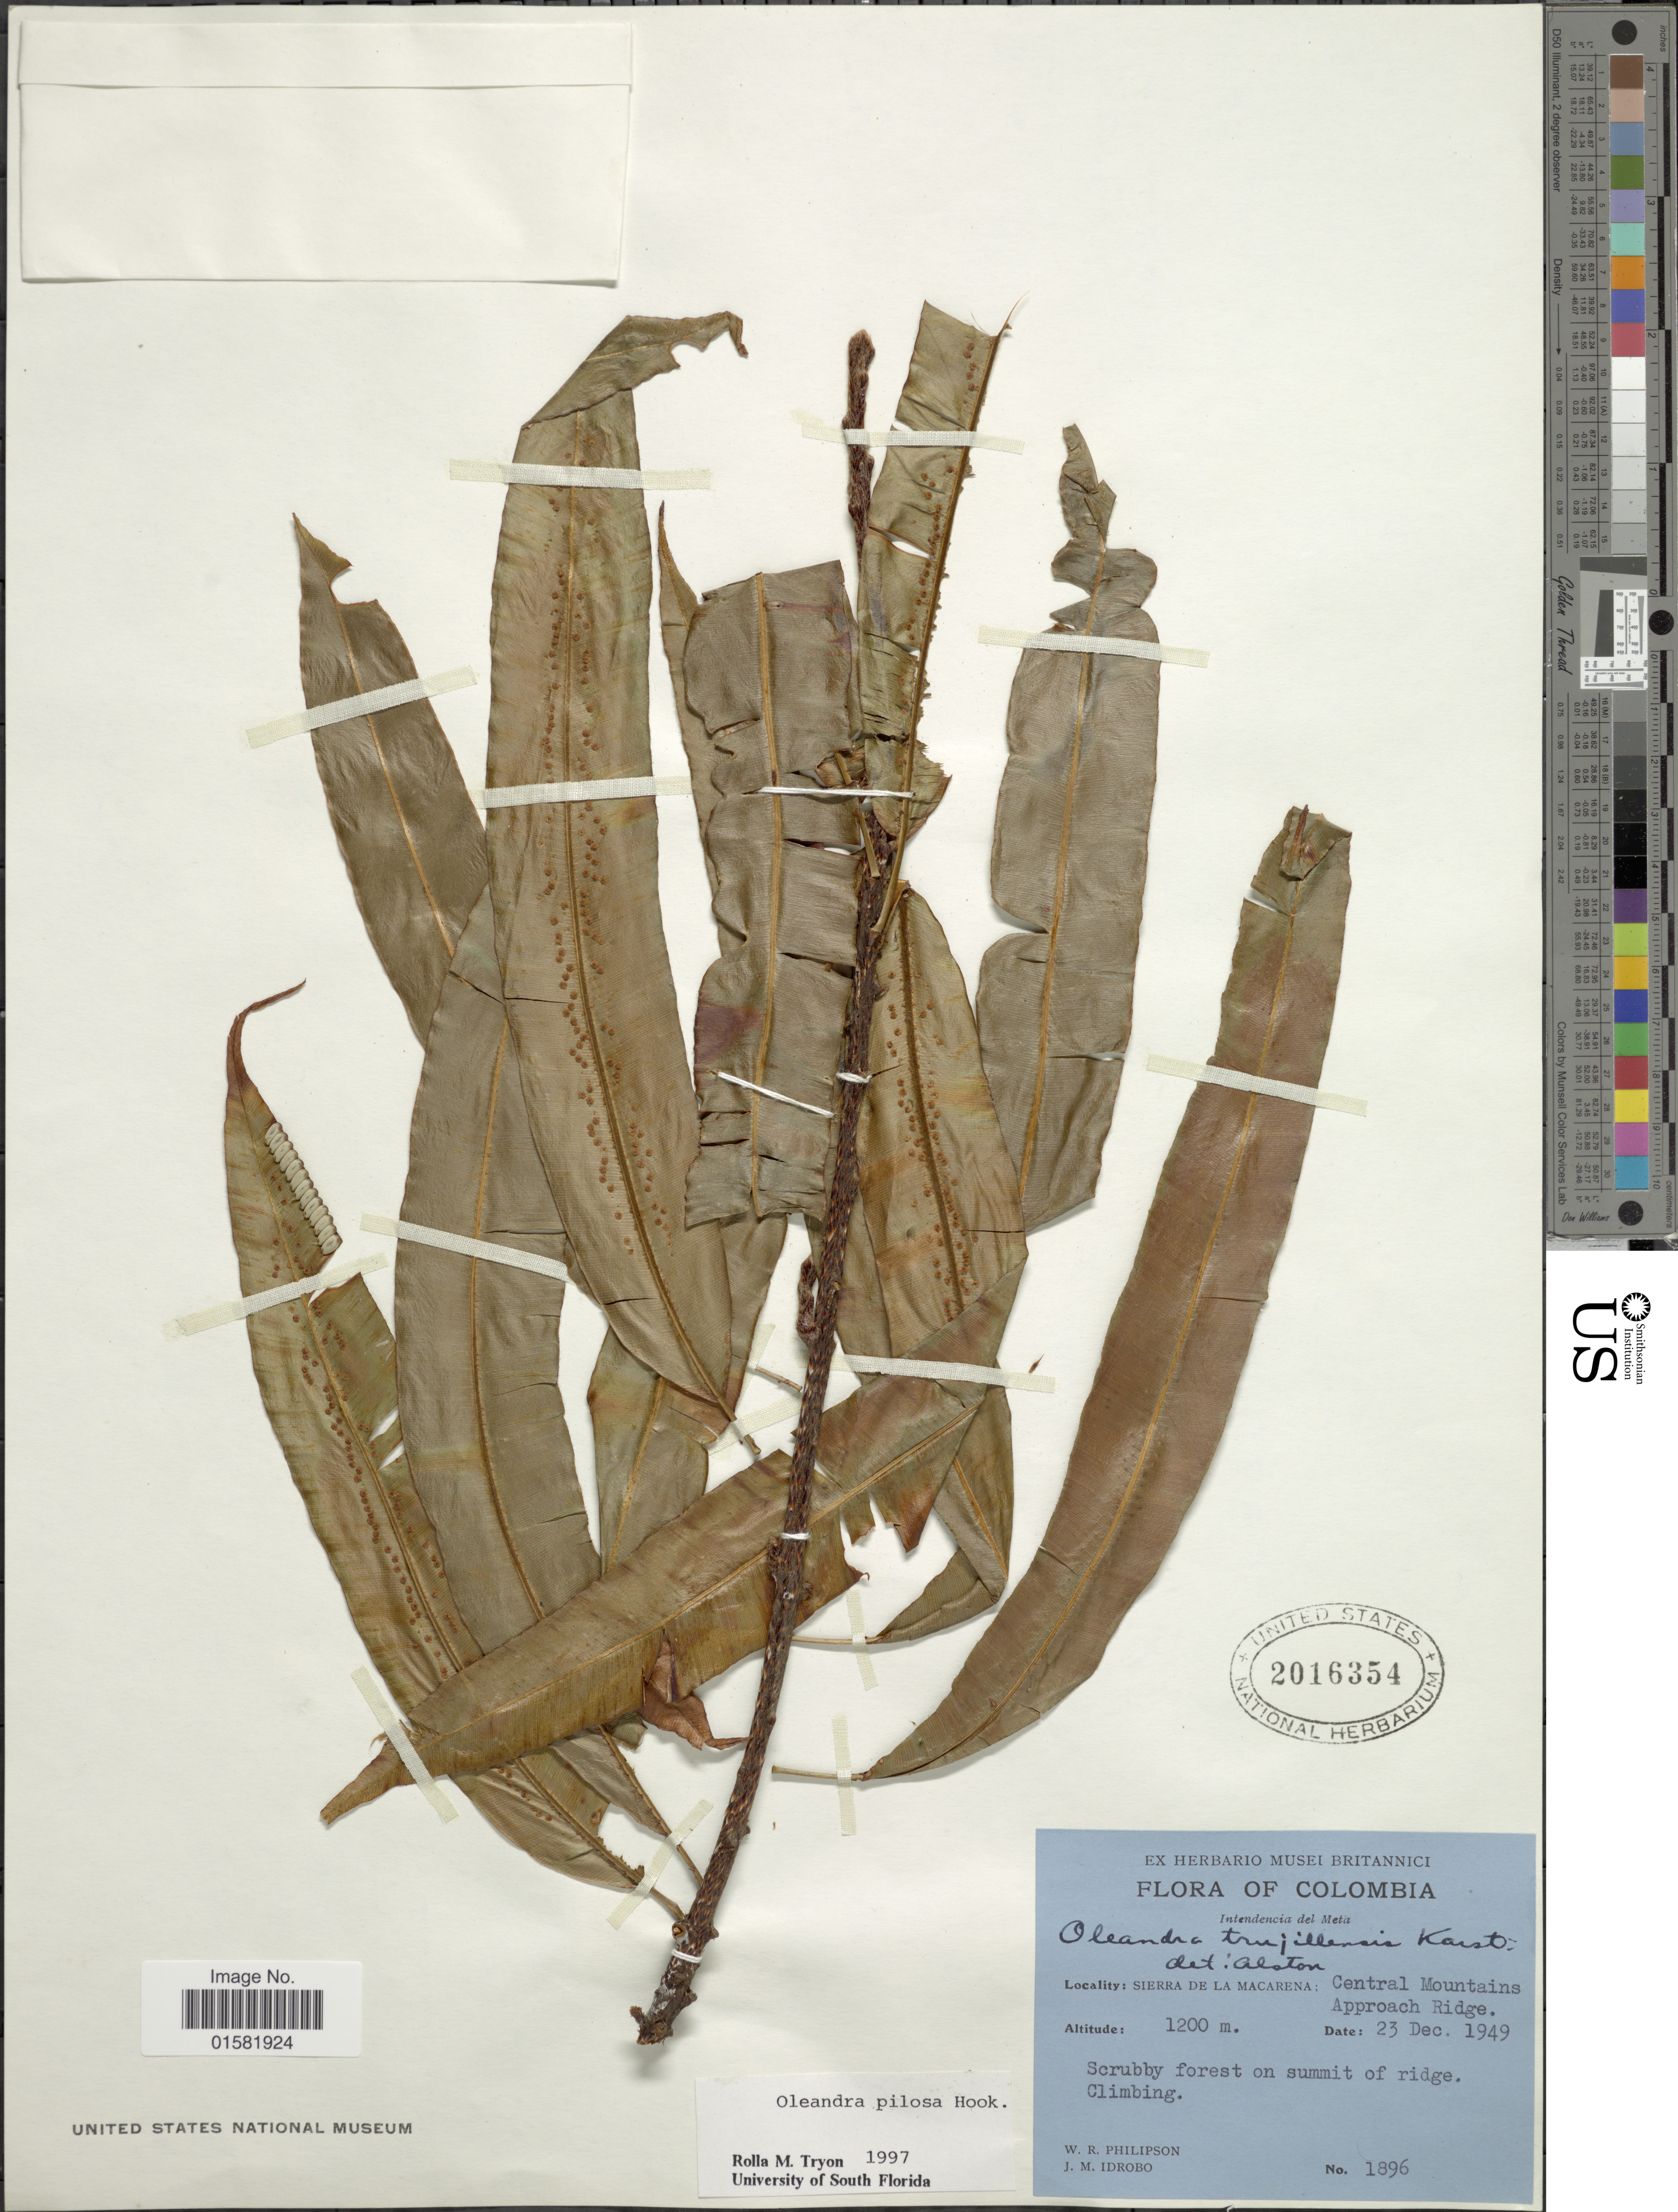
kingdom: Plantae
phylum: Tracheophyta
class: Polypodiopsida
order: Polypodiales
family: Oleandraceae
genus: Oleandra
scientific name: Oleandra pilosa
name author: Hook.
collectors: W. R. Philipson & J. M. Idrobo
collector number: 1896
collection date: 1949-12-23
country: Colombia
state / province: Meta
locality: Colombia, Intendencia del Meta, Sierra de La Macarena: Central Mountains, Approach Ridge.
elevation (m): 1200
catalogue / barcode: US 2016354